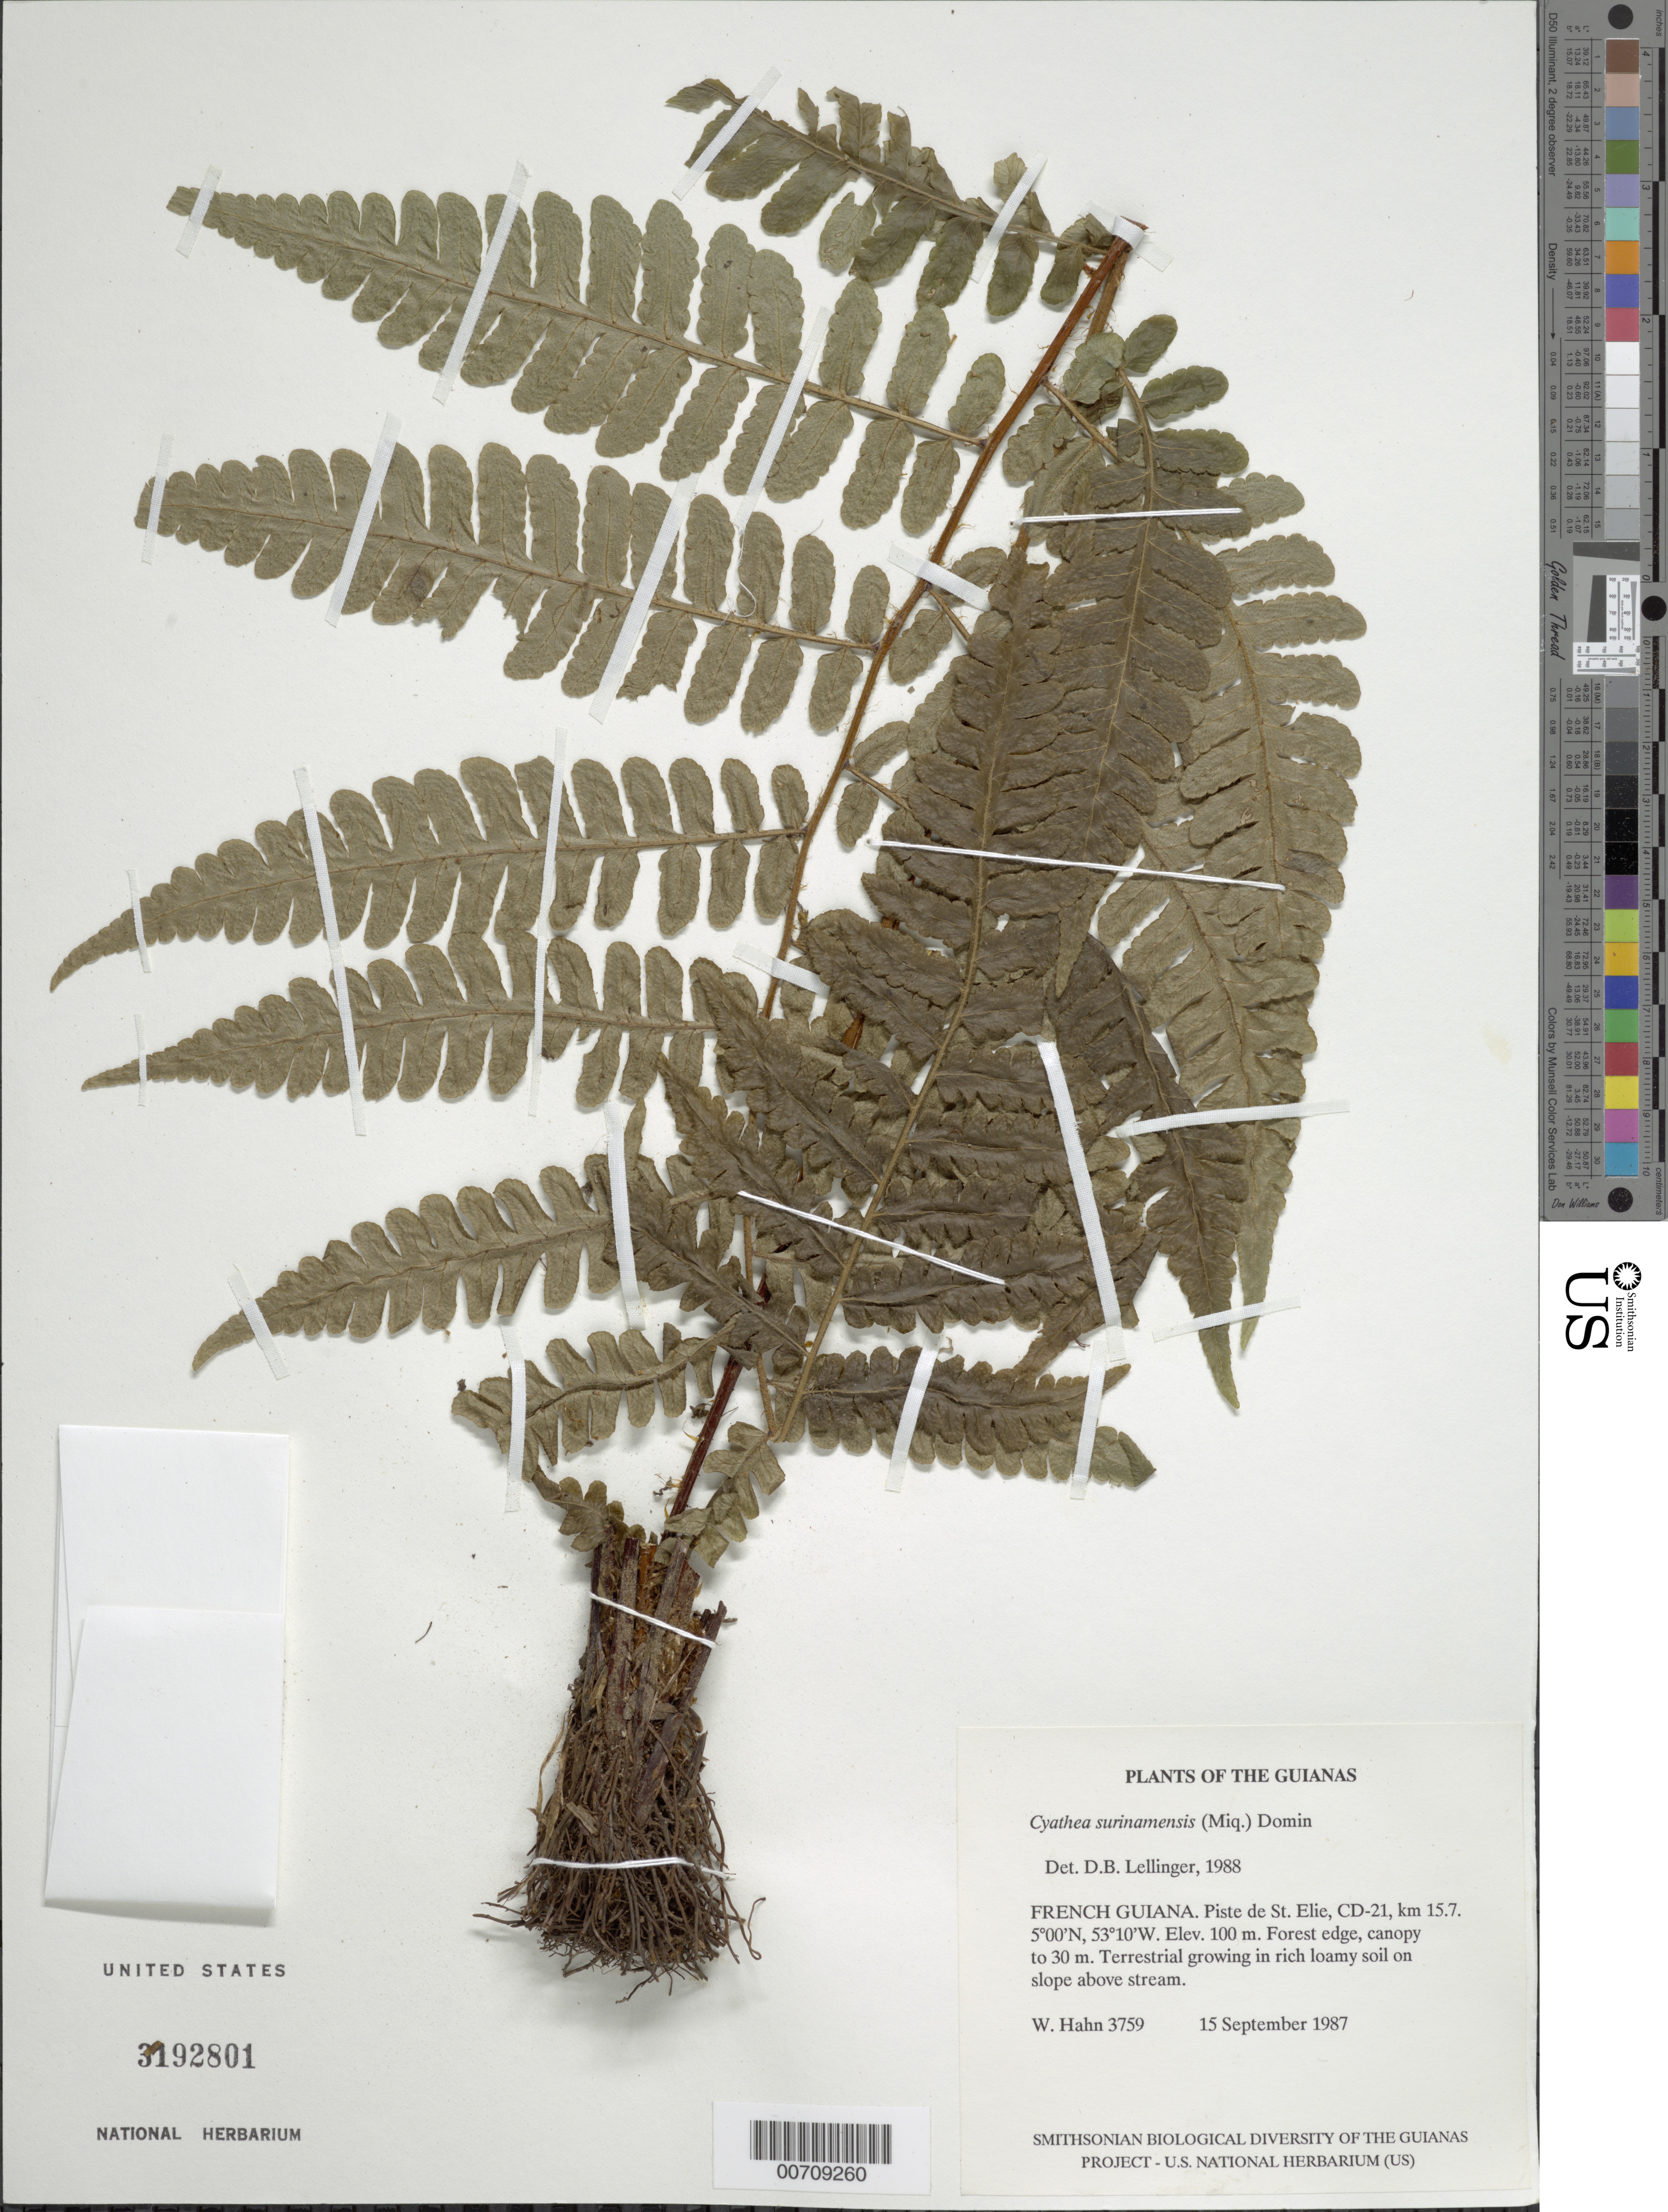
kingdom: Plantae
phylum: Tracheophyta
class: Polypodiopsida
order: Cyatheales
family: Cyatheaceae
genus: Cyathea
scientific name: Cyathea surinamensis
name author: (Miq.) Domin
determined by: Lellinger, David B., (BOT), Smithsonian Institution - National Museum of Natural History (UNITED STATES)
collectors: W. Hahn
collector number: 3759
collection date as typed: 15 September 1987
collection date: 1987-09-15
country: French Guiana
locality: Piste de St. Elie, CD-21, km 15.7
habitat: Forest edge, canopy to 30 m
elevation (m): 100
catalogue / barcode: US 3192801